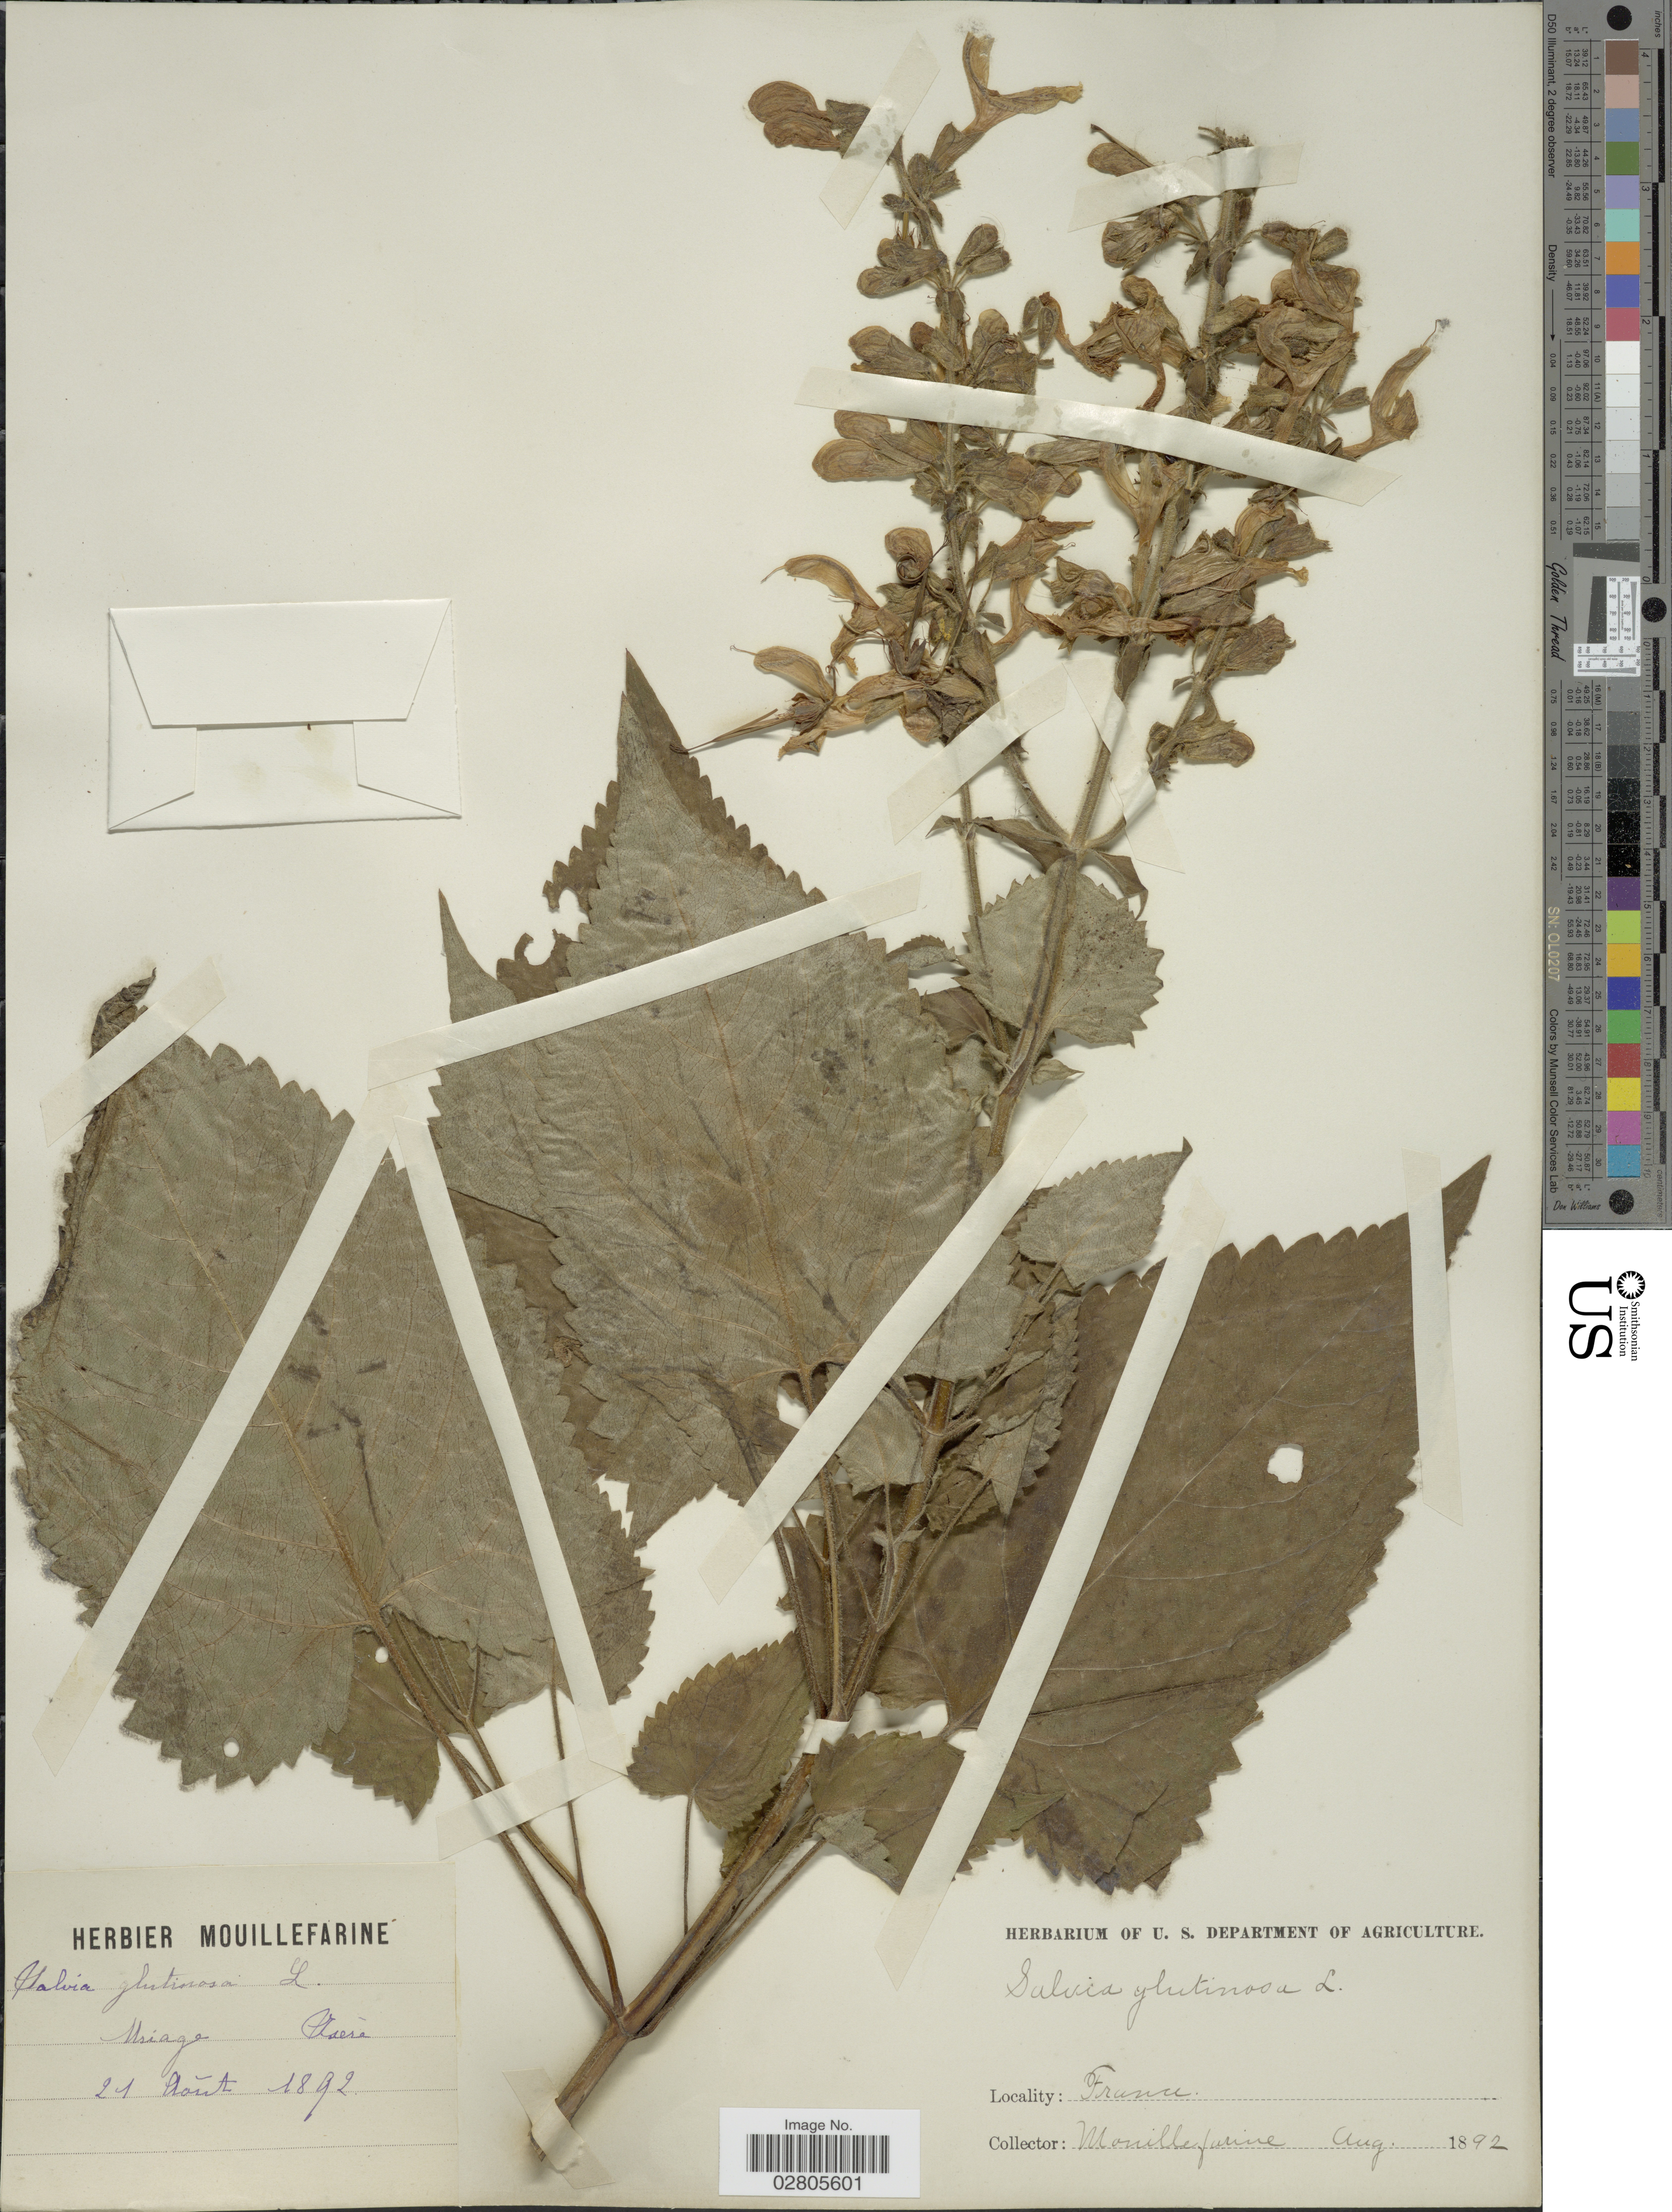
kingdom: Plantae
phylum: Tracheophyta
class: Magnoliopsida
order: Lamiales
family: Lamiaceae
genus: Salvia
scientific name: Salvia glutinosa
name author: L.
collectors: A. Mouillefarine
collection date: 1892-08-21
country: France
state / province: Auvergne-Rhône-Alpes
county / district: Isère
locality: Uriage. Isère